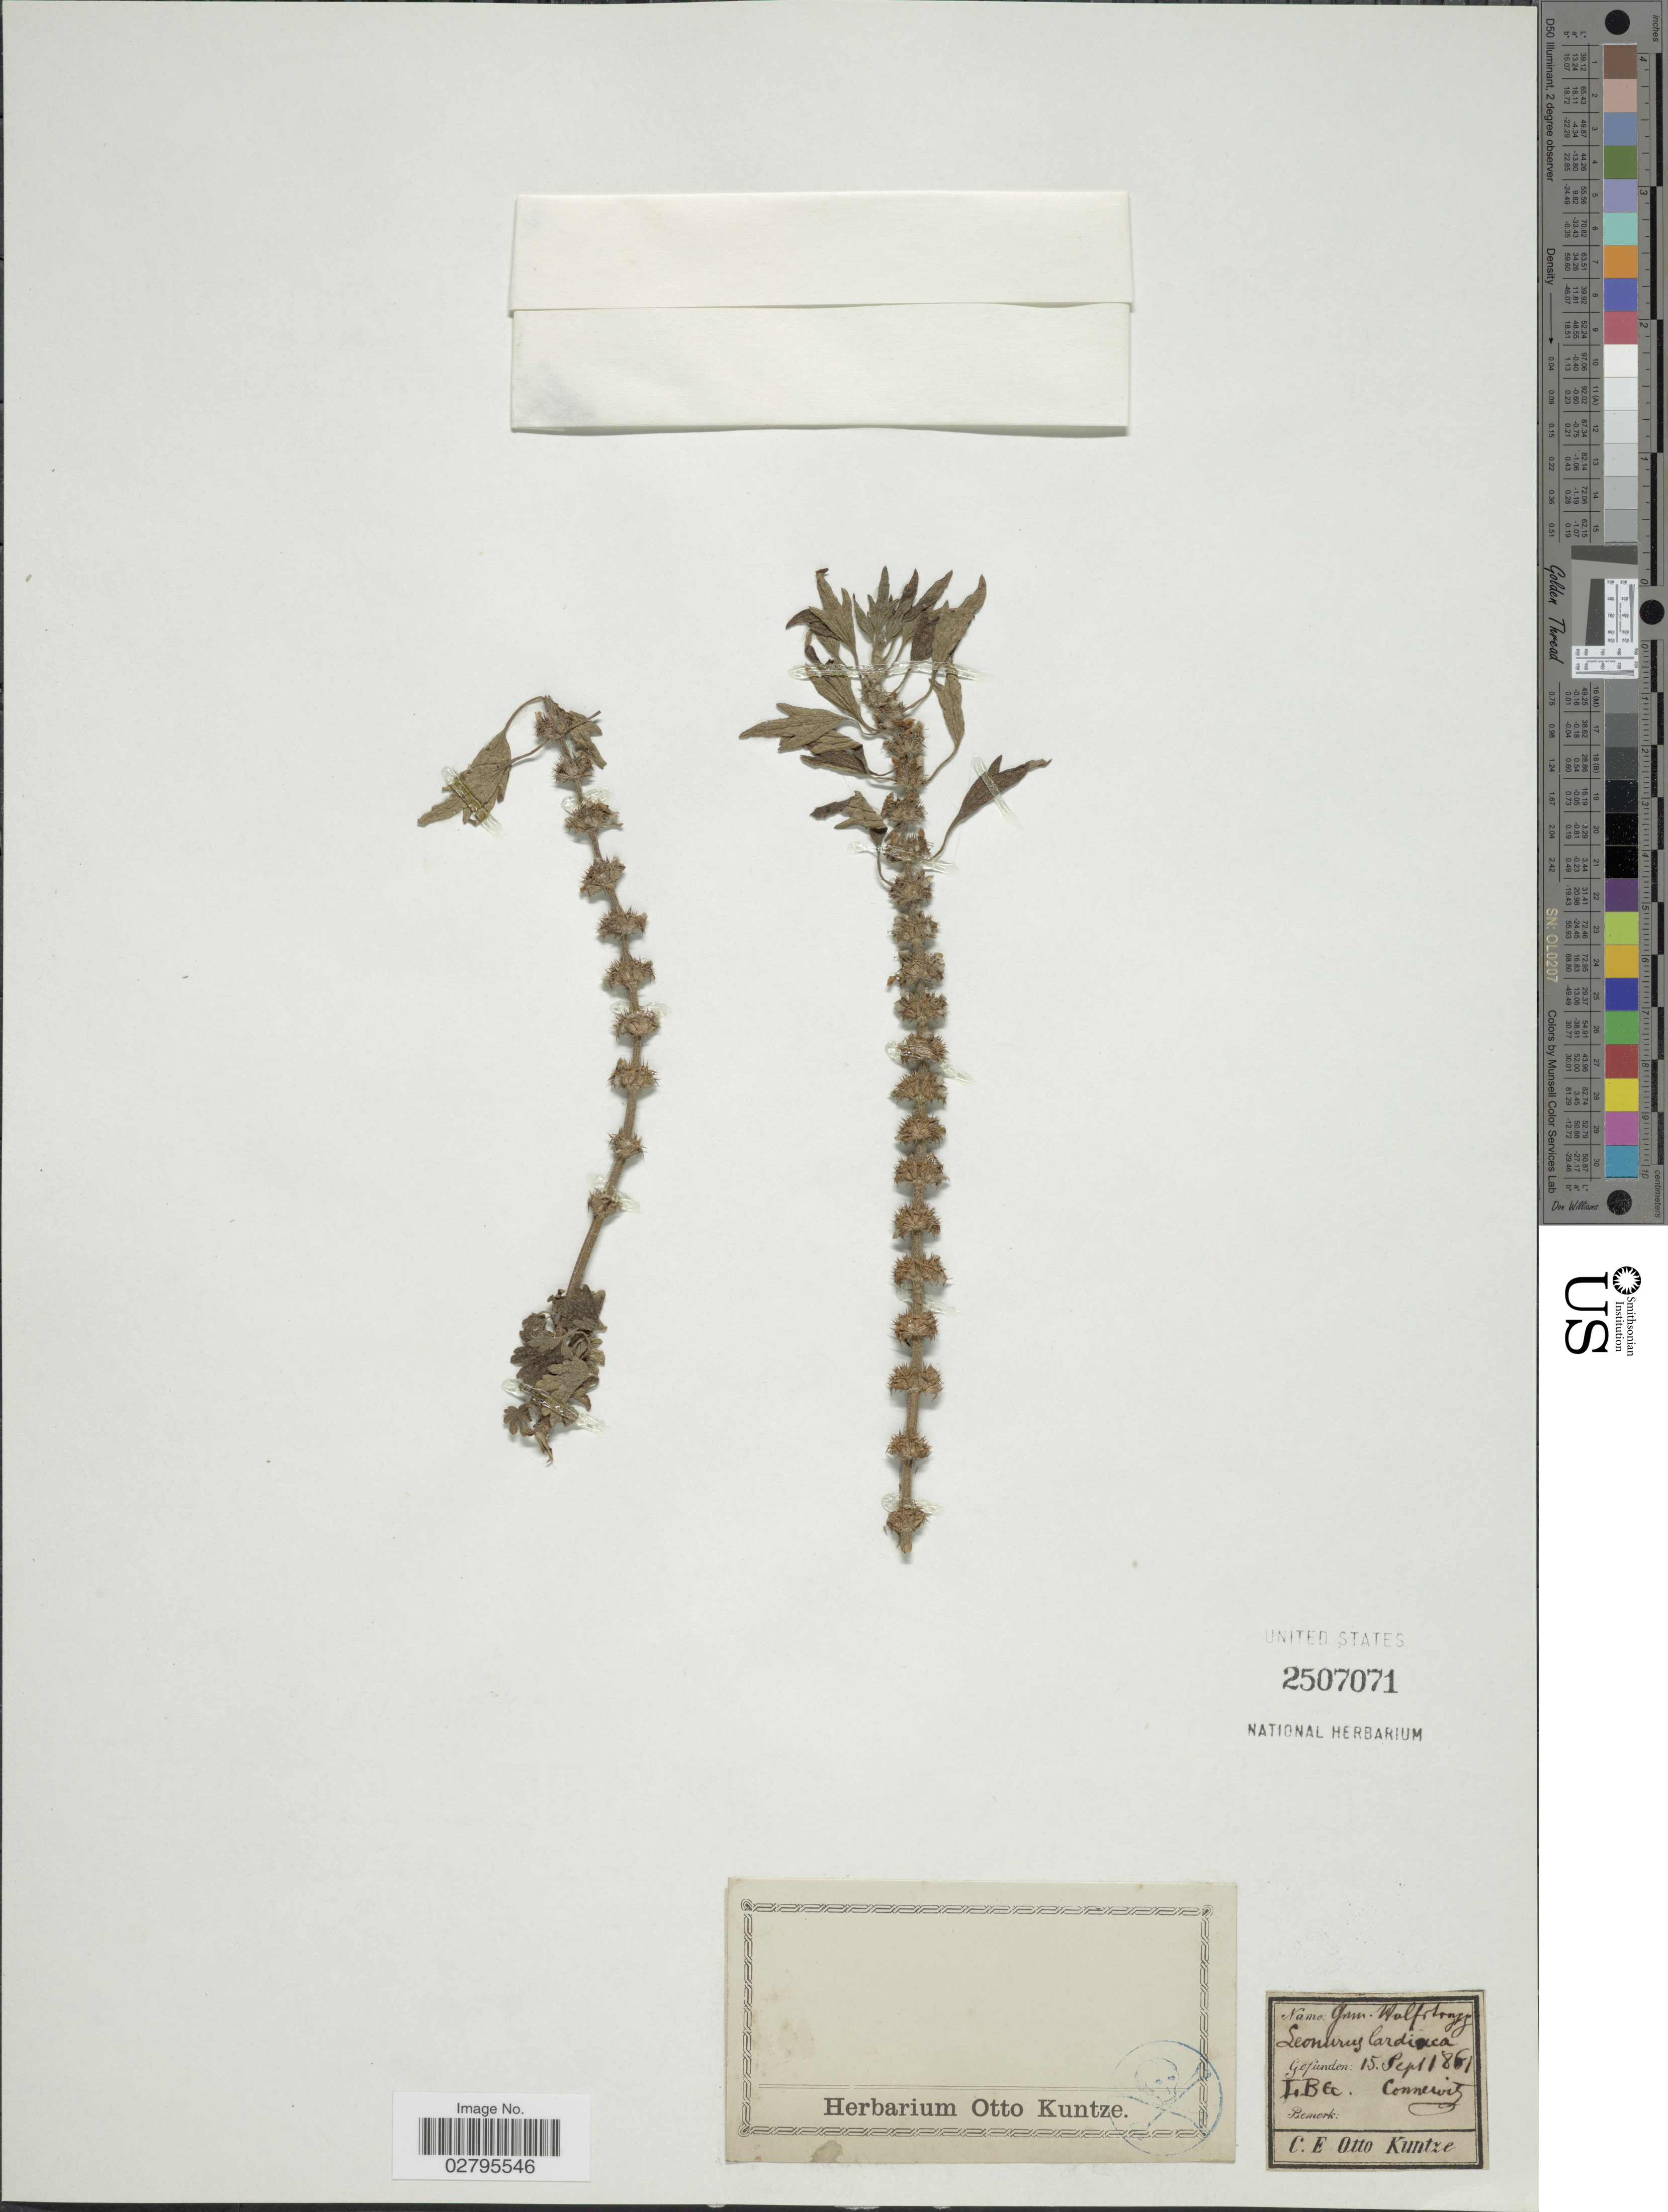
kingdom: Plantae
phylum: Tracheophyta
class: Magnoliopsida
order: Lamiales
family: Lamiaceae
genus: Leonurus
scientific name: Leonurus cardiaca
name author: L.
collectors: C.E.O. Kuntze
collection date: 1861-09-15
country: Germany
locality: I.Ba. Commewitz [interpreted]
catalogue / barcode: US 2507071